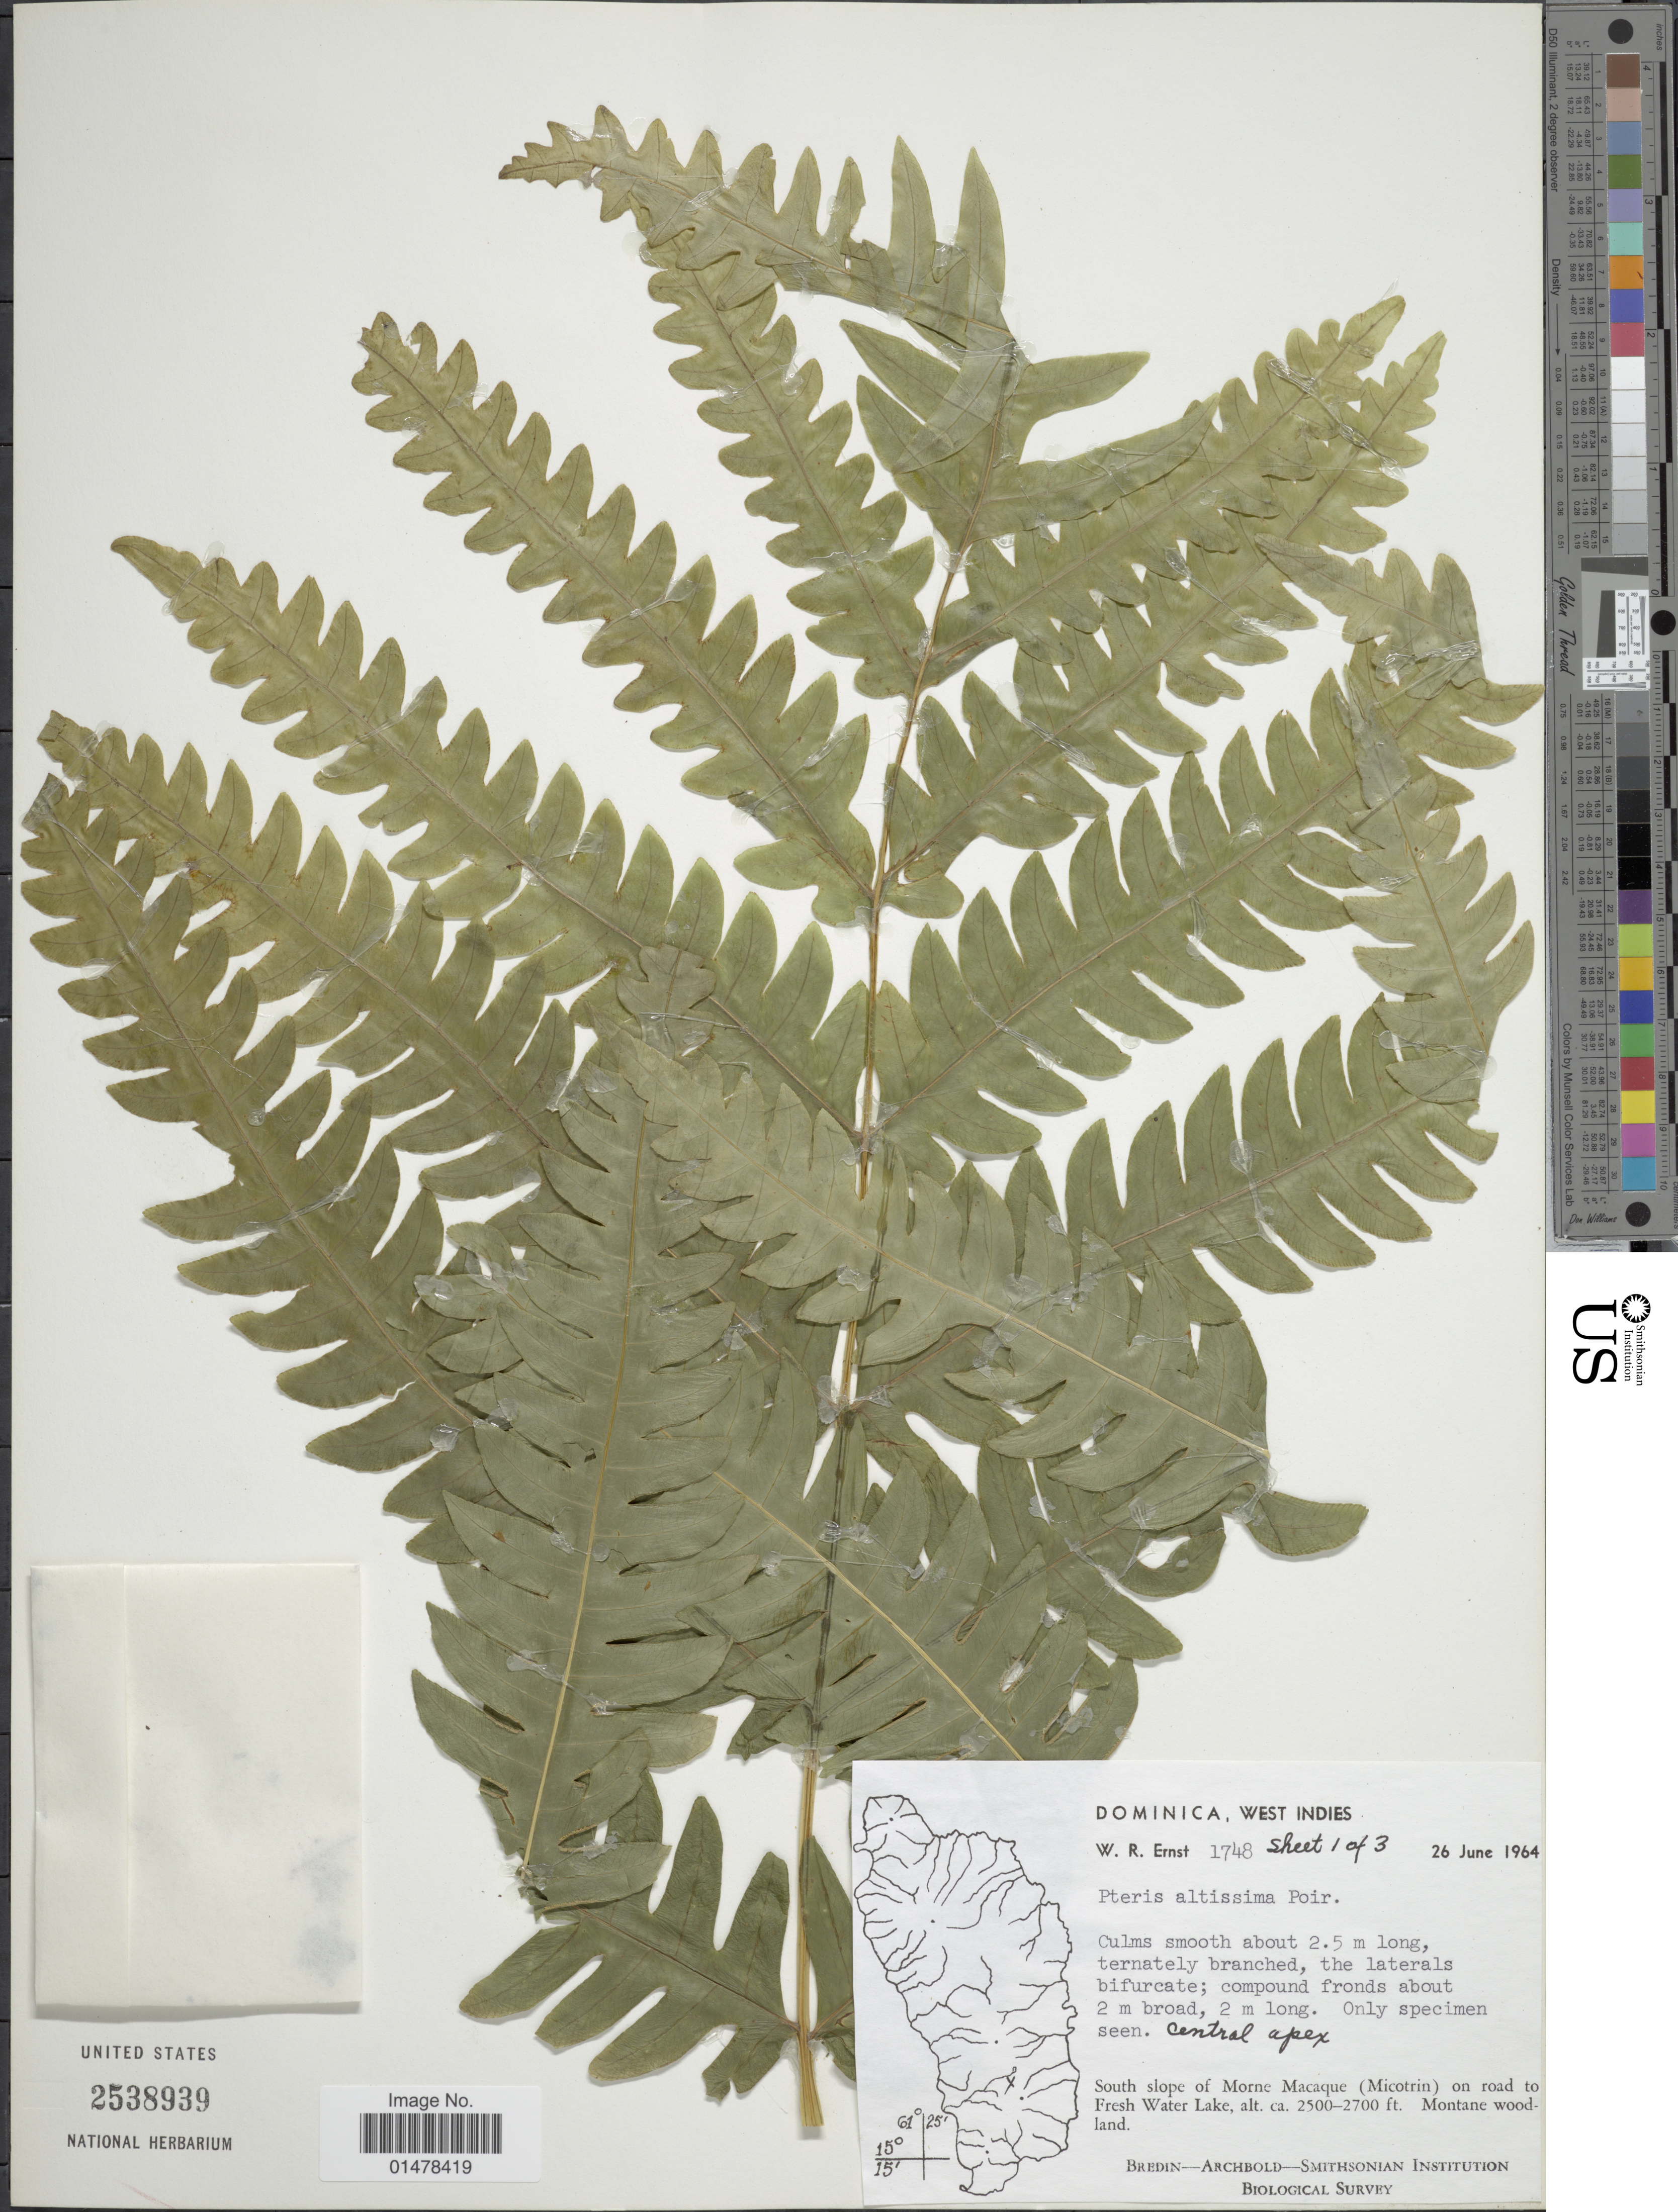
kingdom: Plantae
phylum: Tracheophyta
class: Polypodiopsida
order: Polypodiales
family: Pteridaceae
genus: Pteris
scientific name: Pteris altissima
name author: Poir.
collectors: W. R. Ernst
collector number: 1748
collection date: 1964-06-26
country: Dominica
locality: Dominica, West Indies, South slope of Morne Macaque(Micotrin) on road to Fresh Water lake, montane woodland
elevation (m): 762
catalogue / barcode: US 2538939